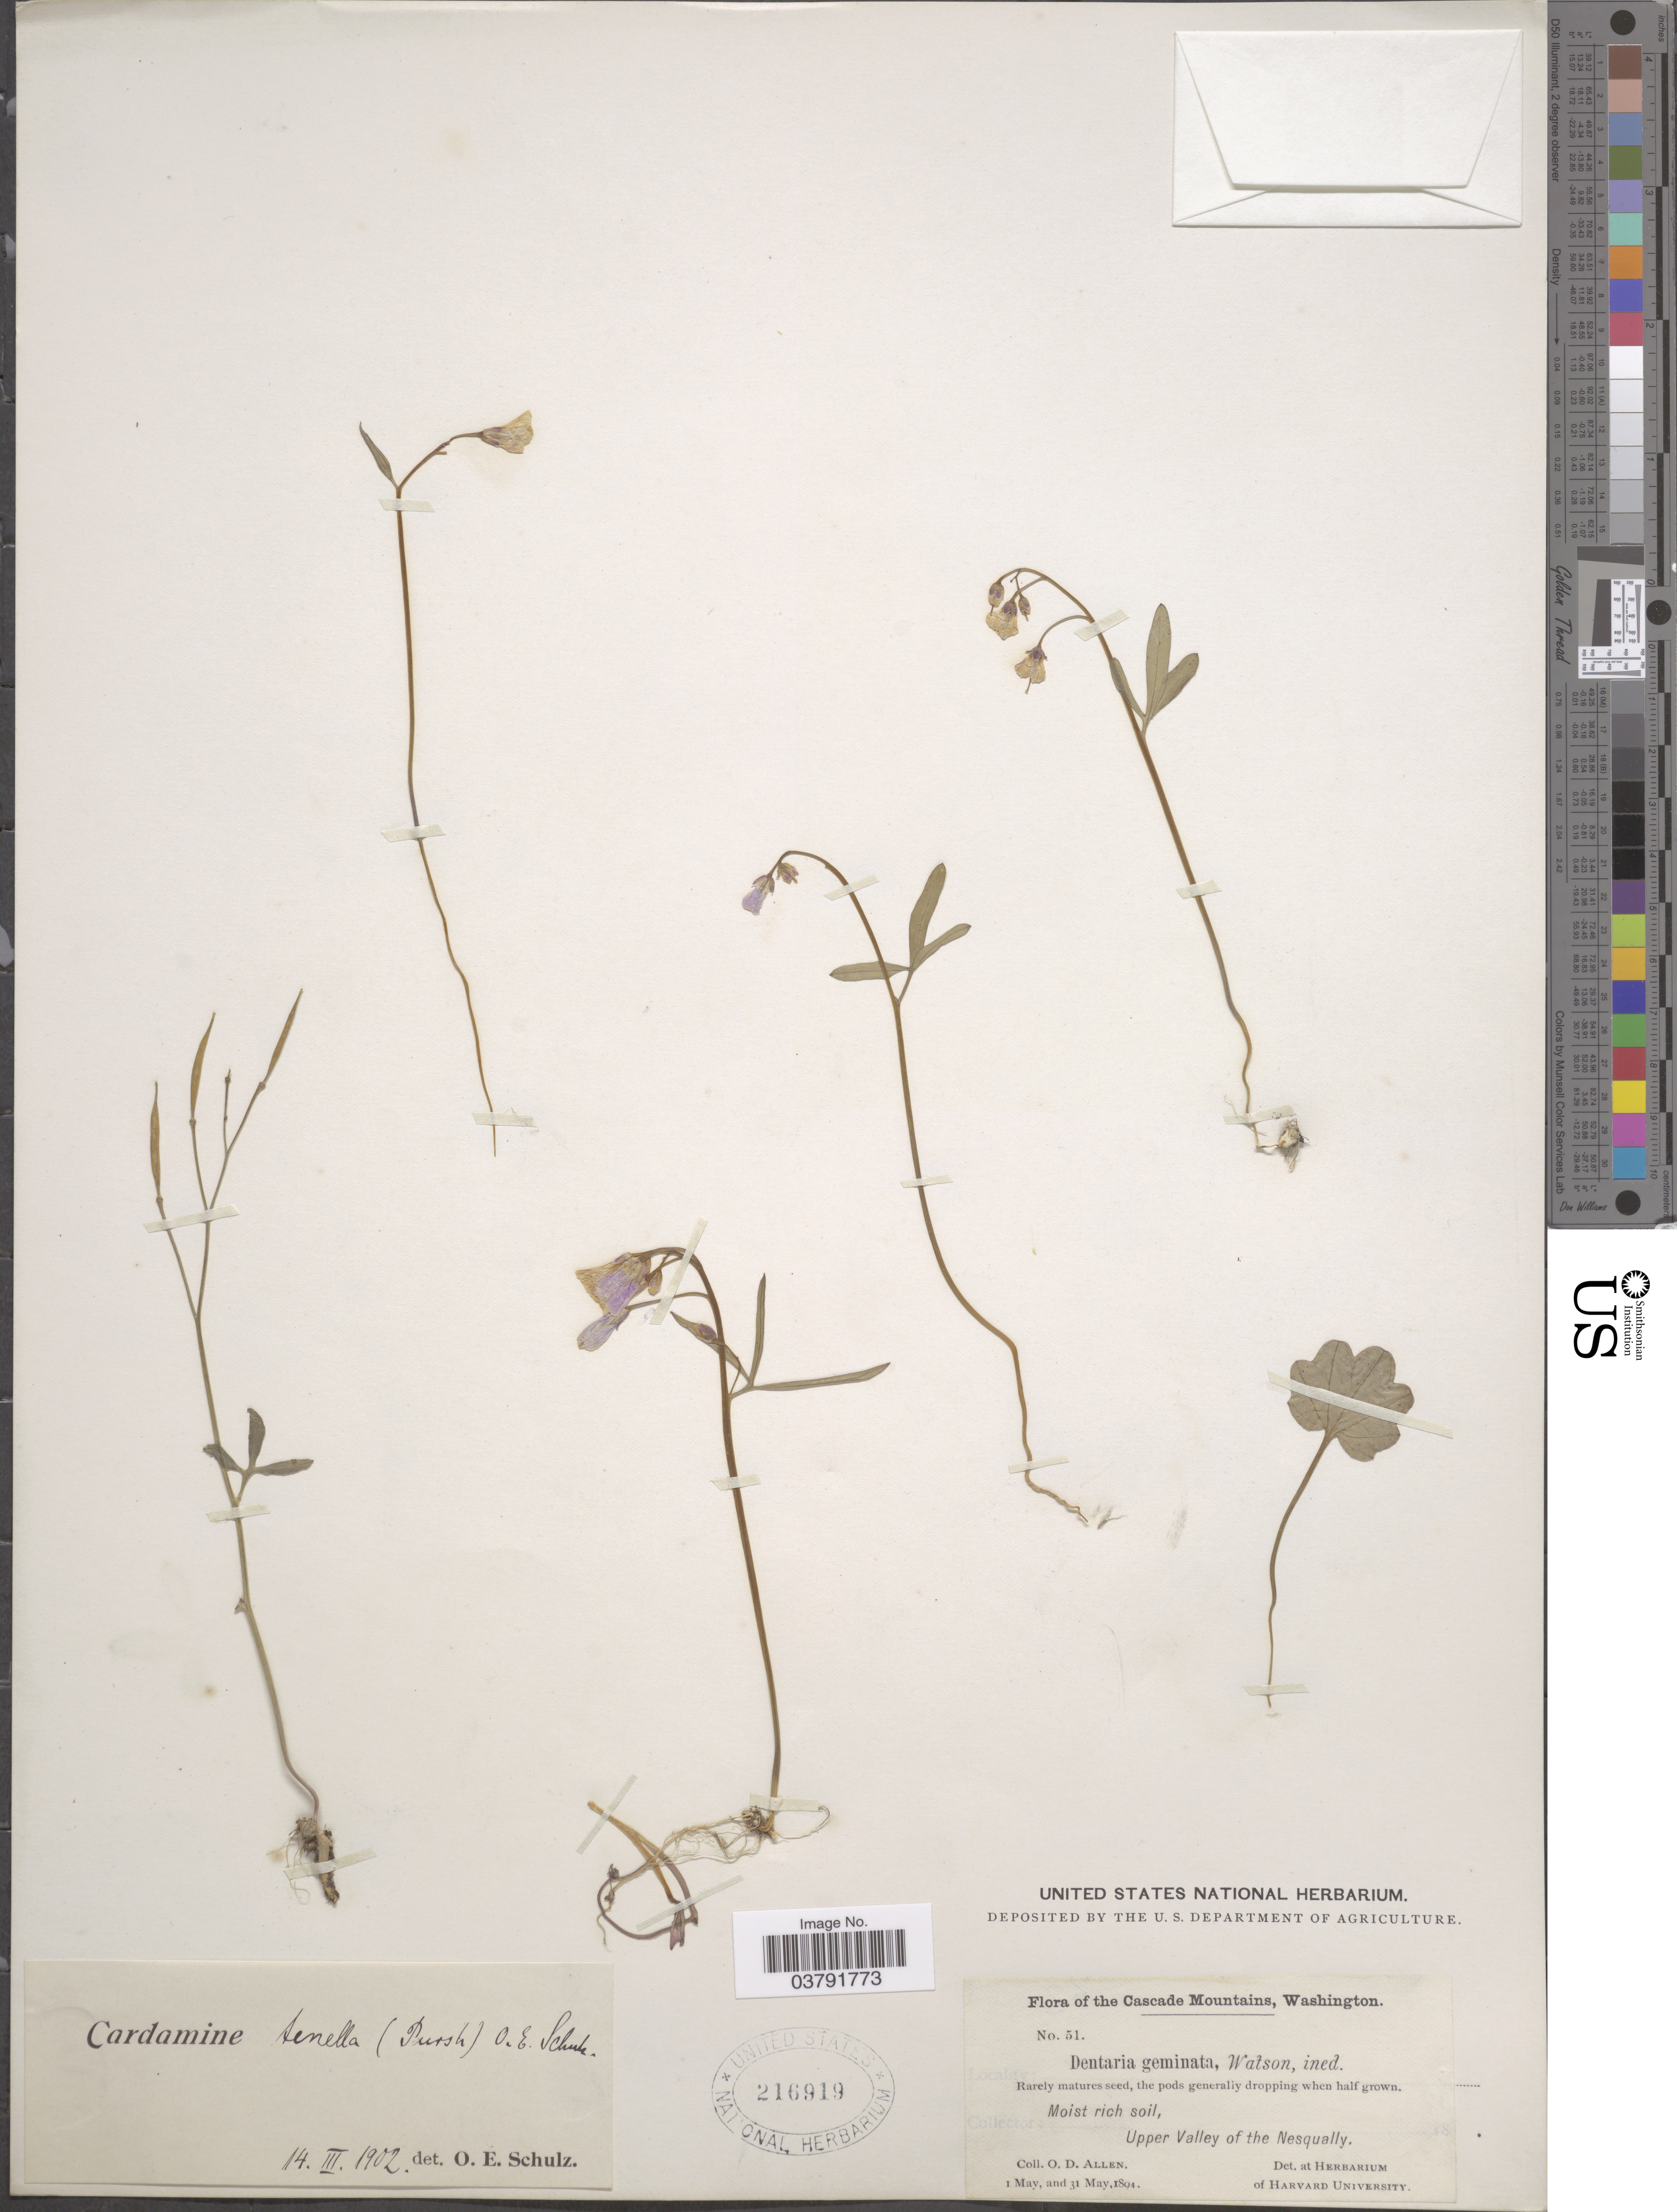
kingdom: Plantae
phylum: Tracheophyta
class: Magnoliopsida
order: Brassicales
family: Brassicaceae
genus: Dentaria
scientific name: Dentaria tenella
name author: Pursh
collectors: O. D. Allen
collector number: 51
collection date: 1894-05-01/1894-05-31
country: United States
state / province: Washington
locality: Cascade Mountains. Upper Valley of the Nesqually.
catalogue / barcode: US 216919